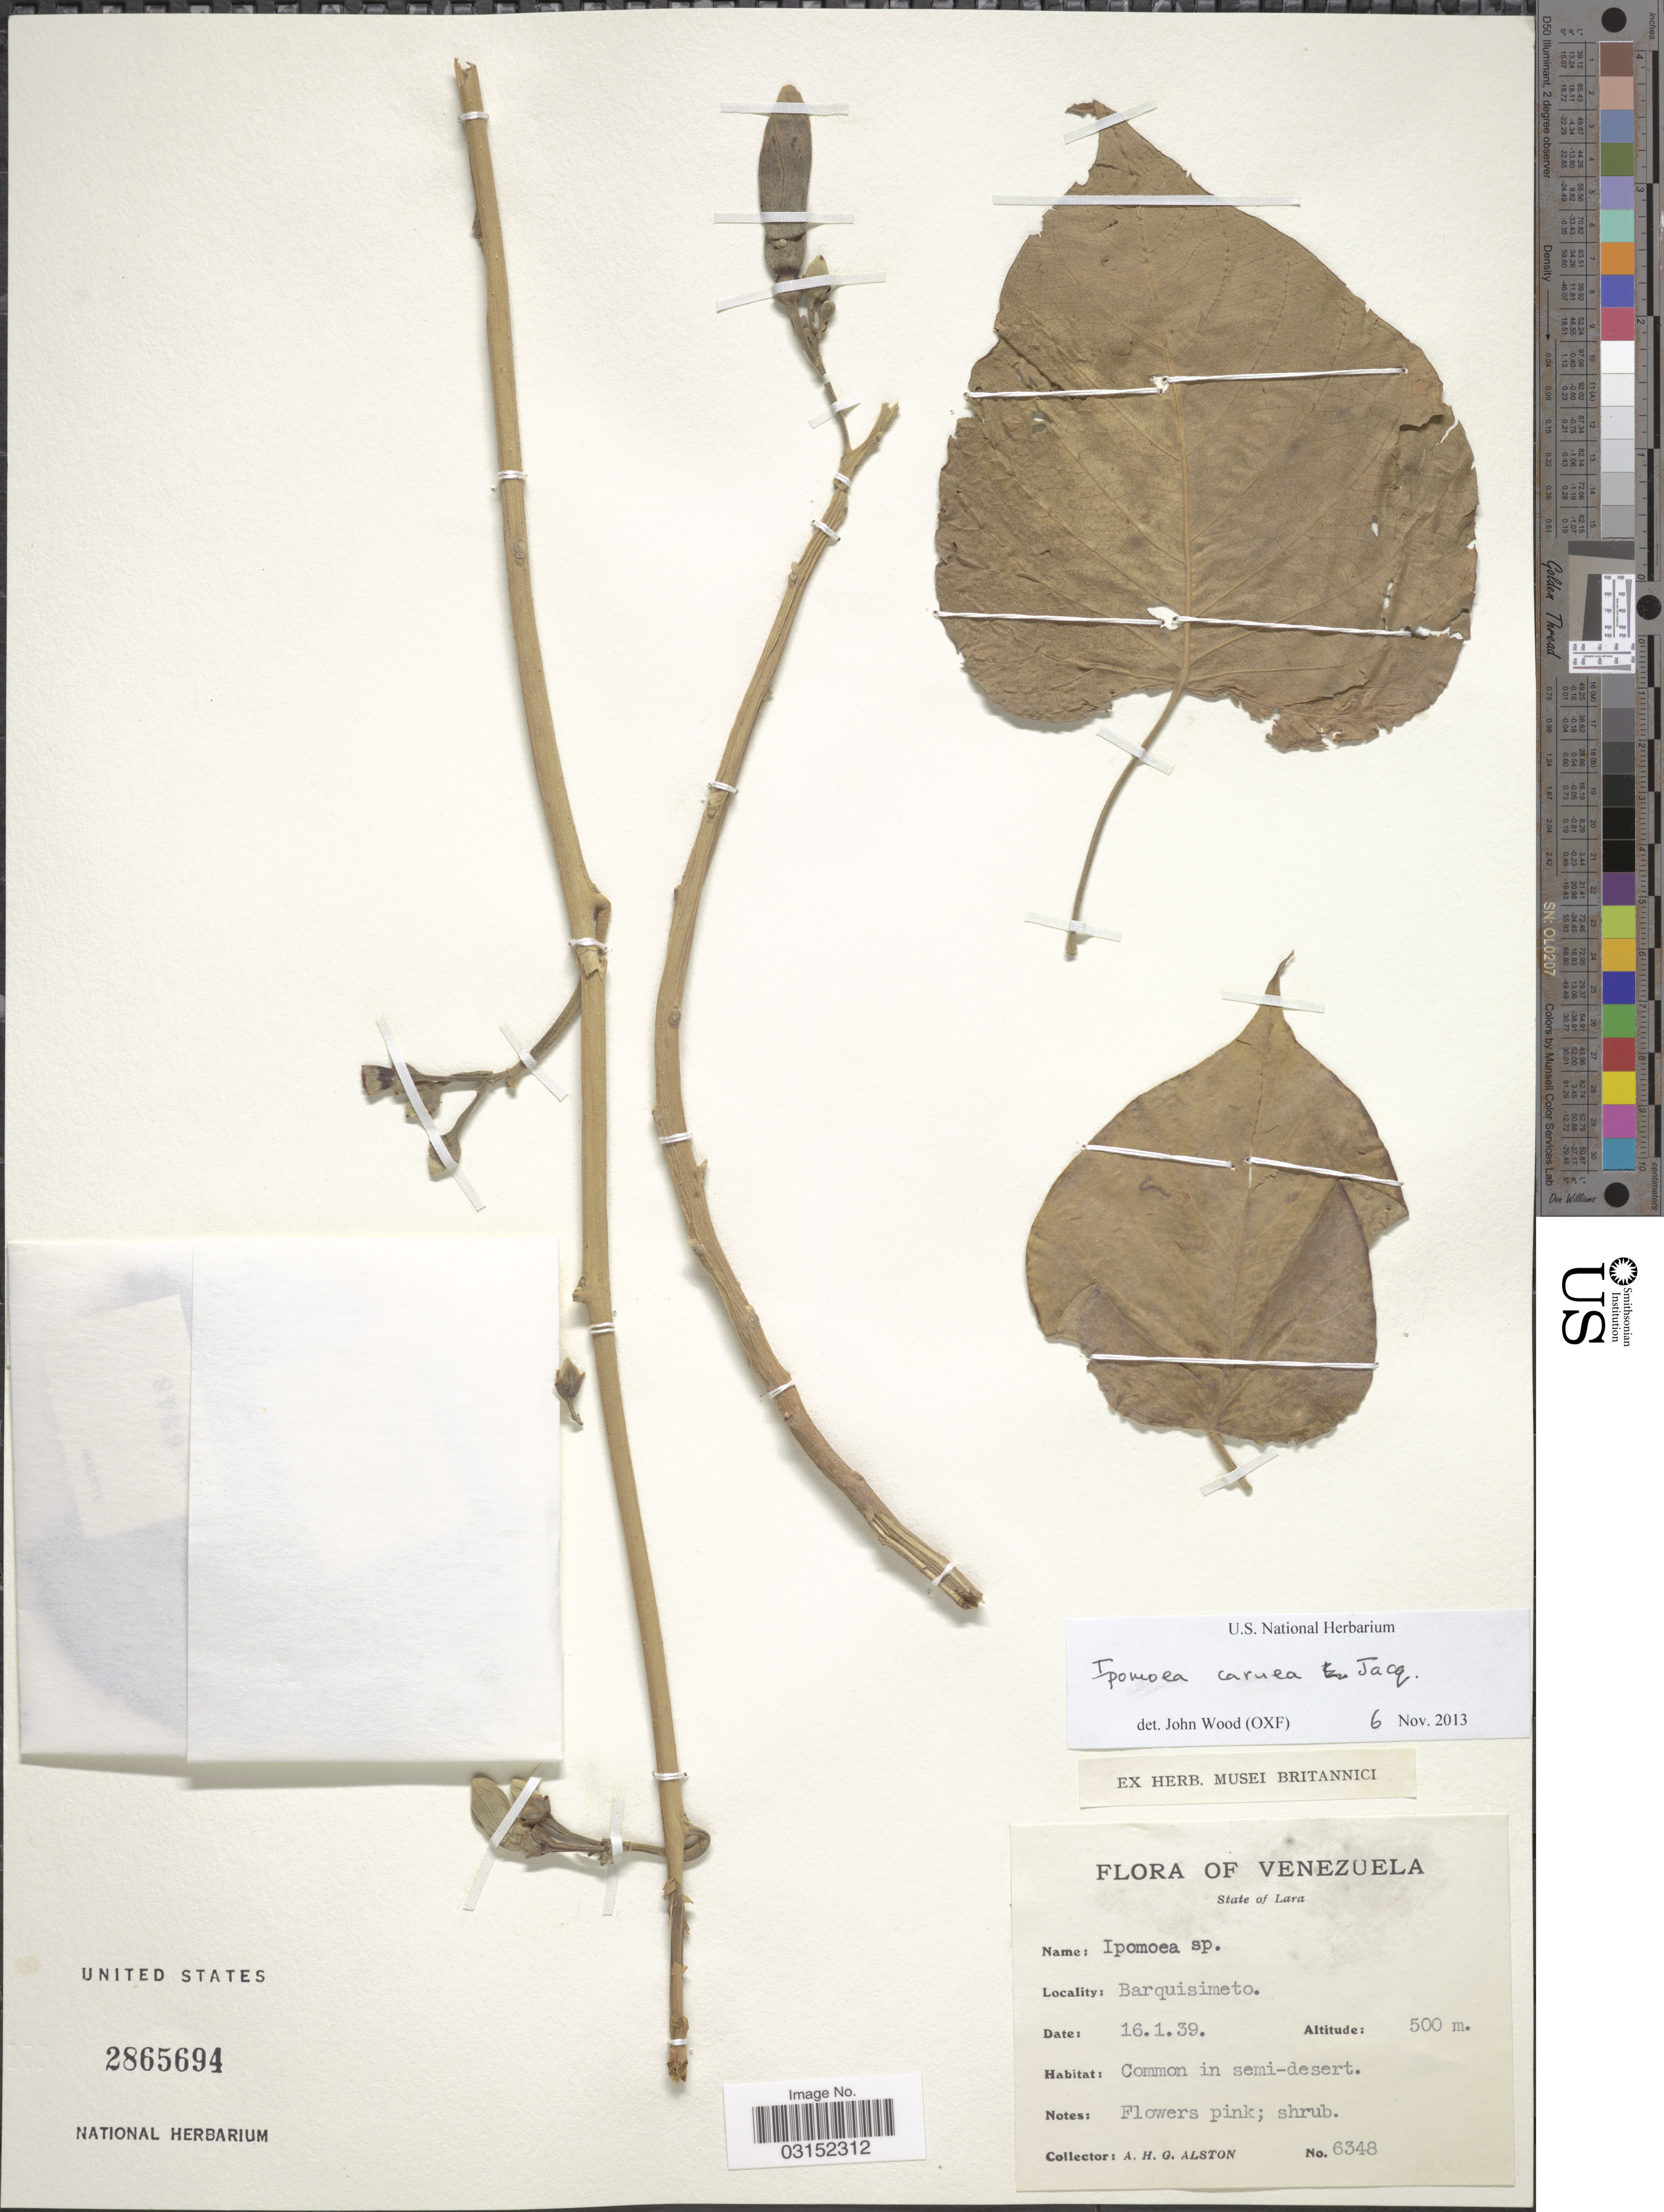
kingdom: Plantae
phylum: Tracheophyta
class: Magnoliopsida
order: Solanales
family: Convolvulaceae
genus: Ipomoea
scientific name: Ipomoea carnea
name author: Jacq.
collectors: A. H. Alston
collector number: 6348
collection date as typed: Transcribed d/m/y: 16/1/39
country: Venezuela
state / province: Lara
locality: State of Lara, Barquisimeto.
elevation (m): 500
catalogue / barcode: US 2865694